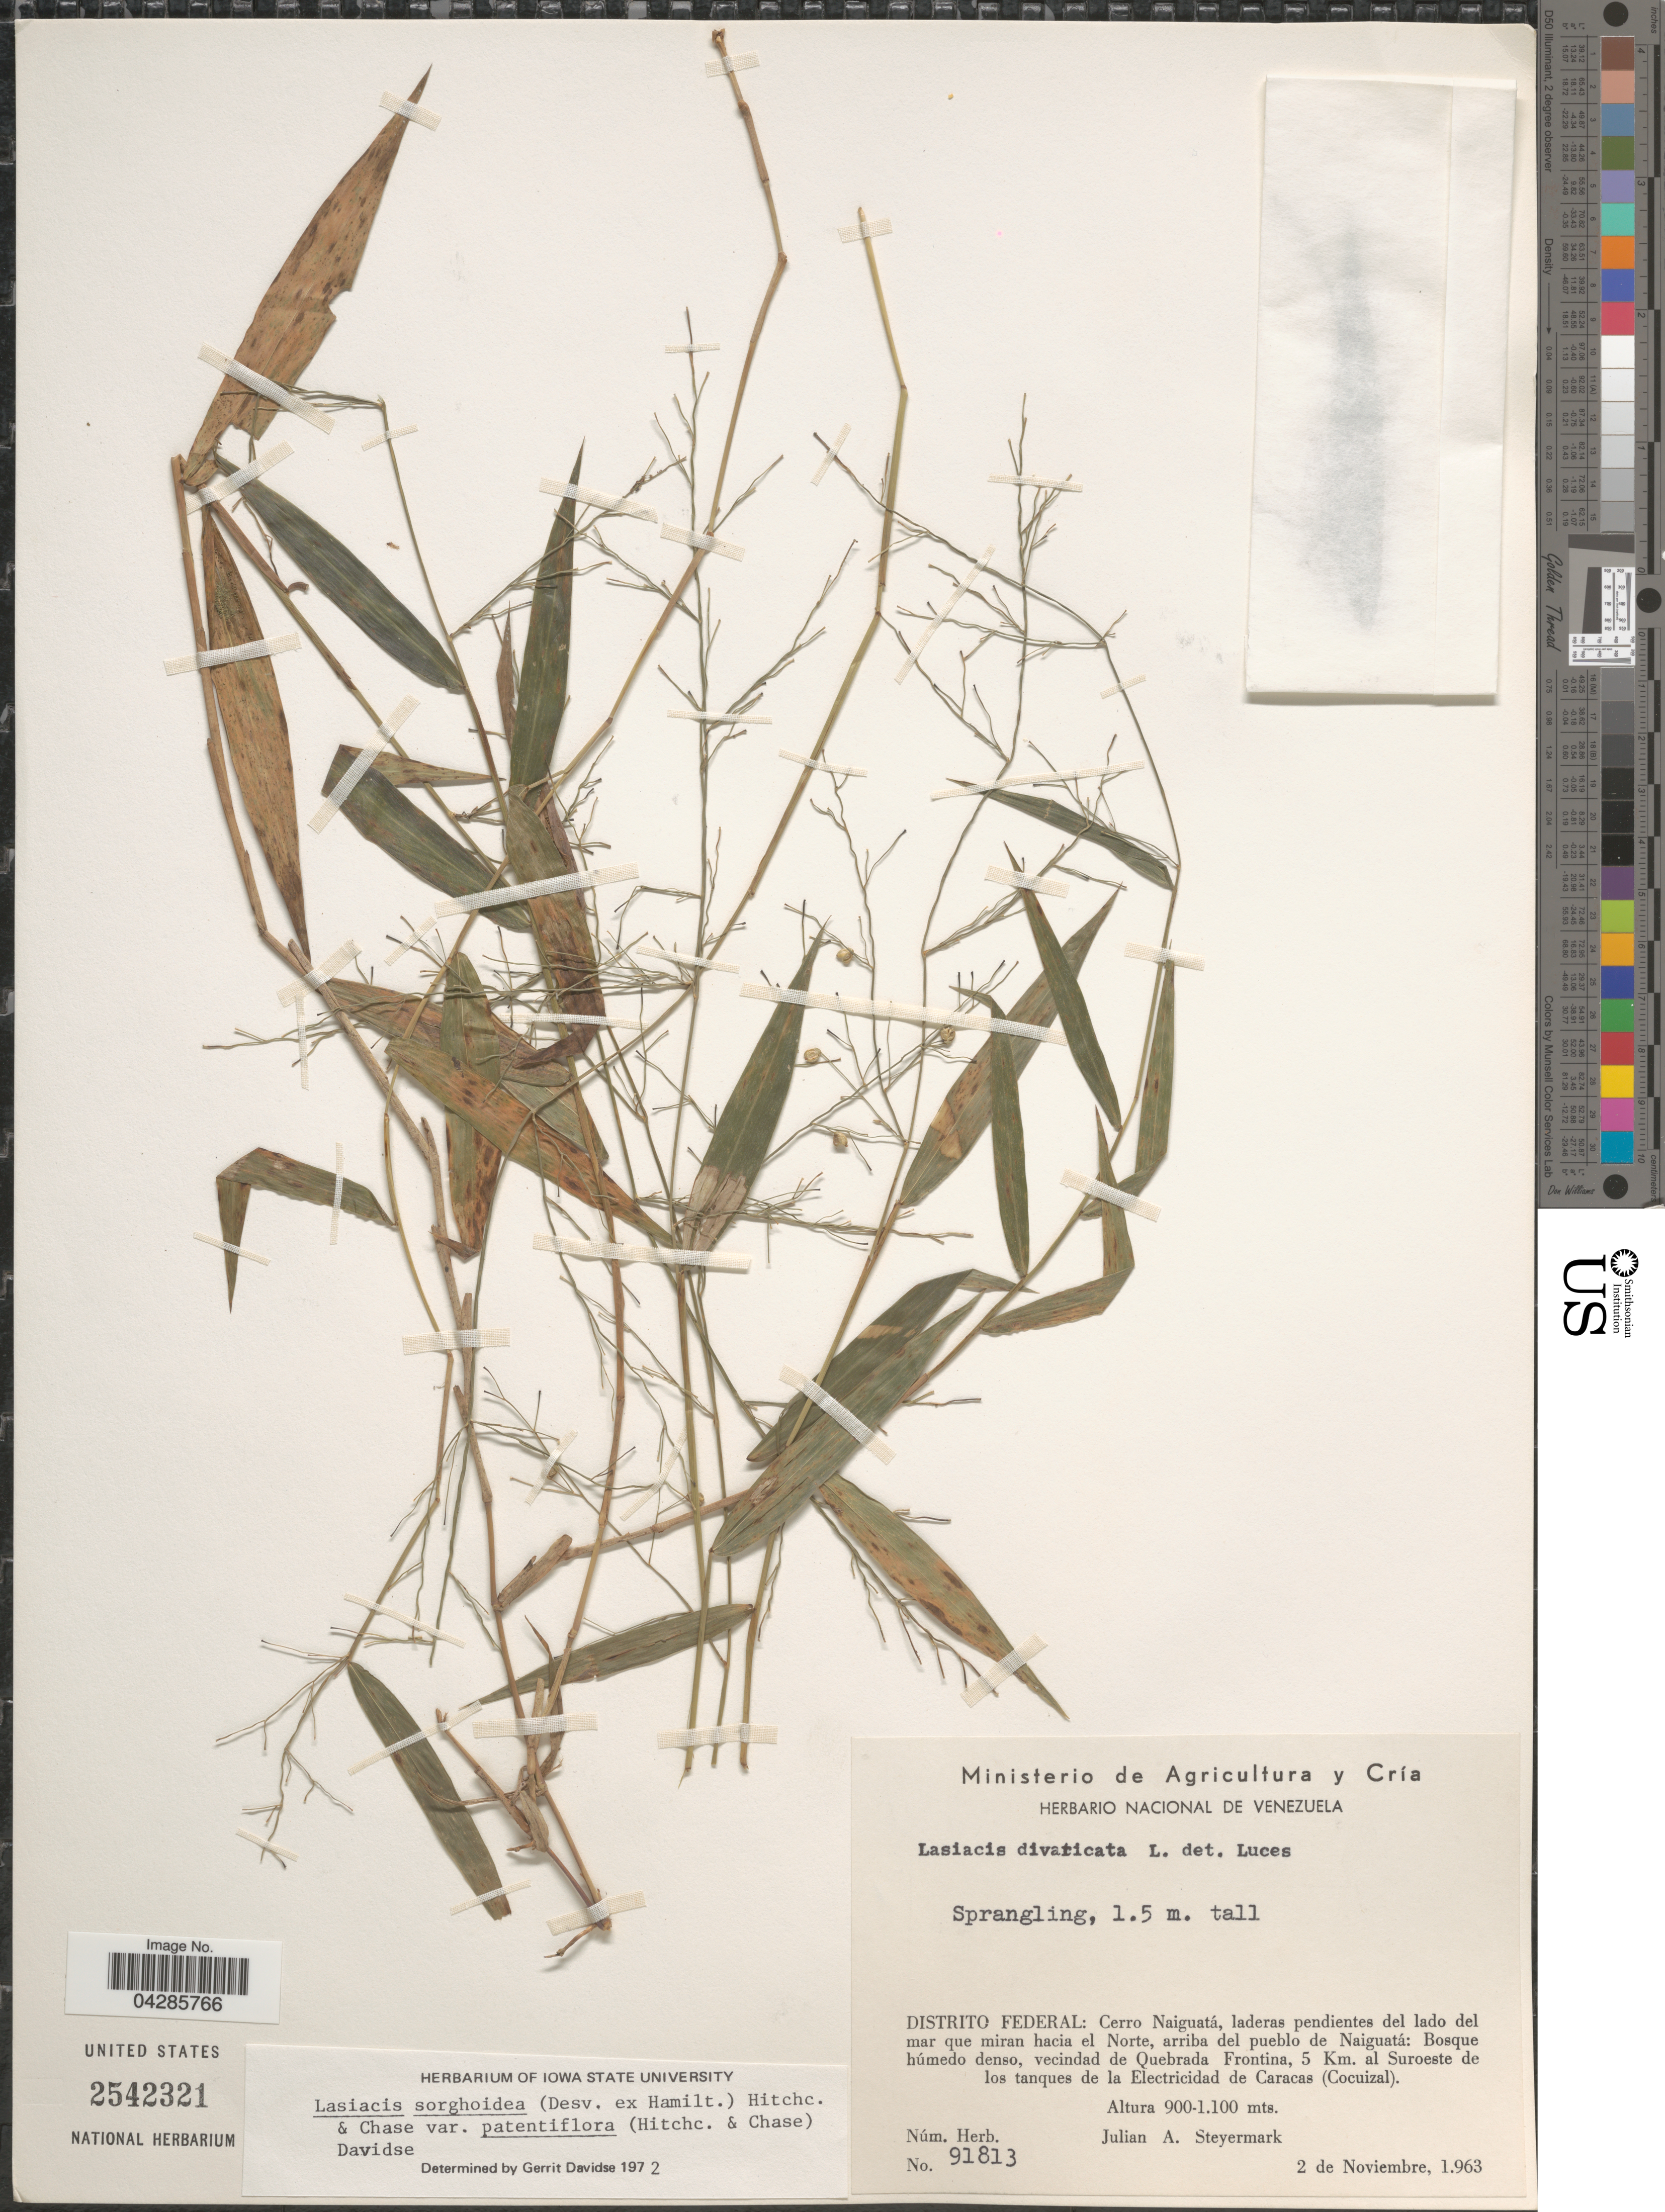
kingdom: Plantae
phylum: Tracheophyta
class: Liliopsida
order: Poales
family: Poaceae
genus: Lasiacis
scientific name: Lasiacis sorghoidea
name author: (Desv. ex Ham.) Hitchc. & Chase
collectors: J. Steyermark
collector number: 91813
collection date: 1963-11-02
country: Venezuela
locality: Distrito Federal: Cerro Naiguatá, laderas pendientes del lado del mar que miran hacia el Norte, arriba del pueblo de Naiguatá: Bosque húmedo denso, vecindad de Quebrada Frontina, 5 Km. al Suroeste de los tanques de la Electricidad de Caracas (Cocuizal).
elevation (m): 900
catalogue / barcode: US 2542321